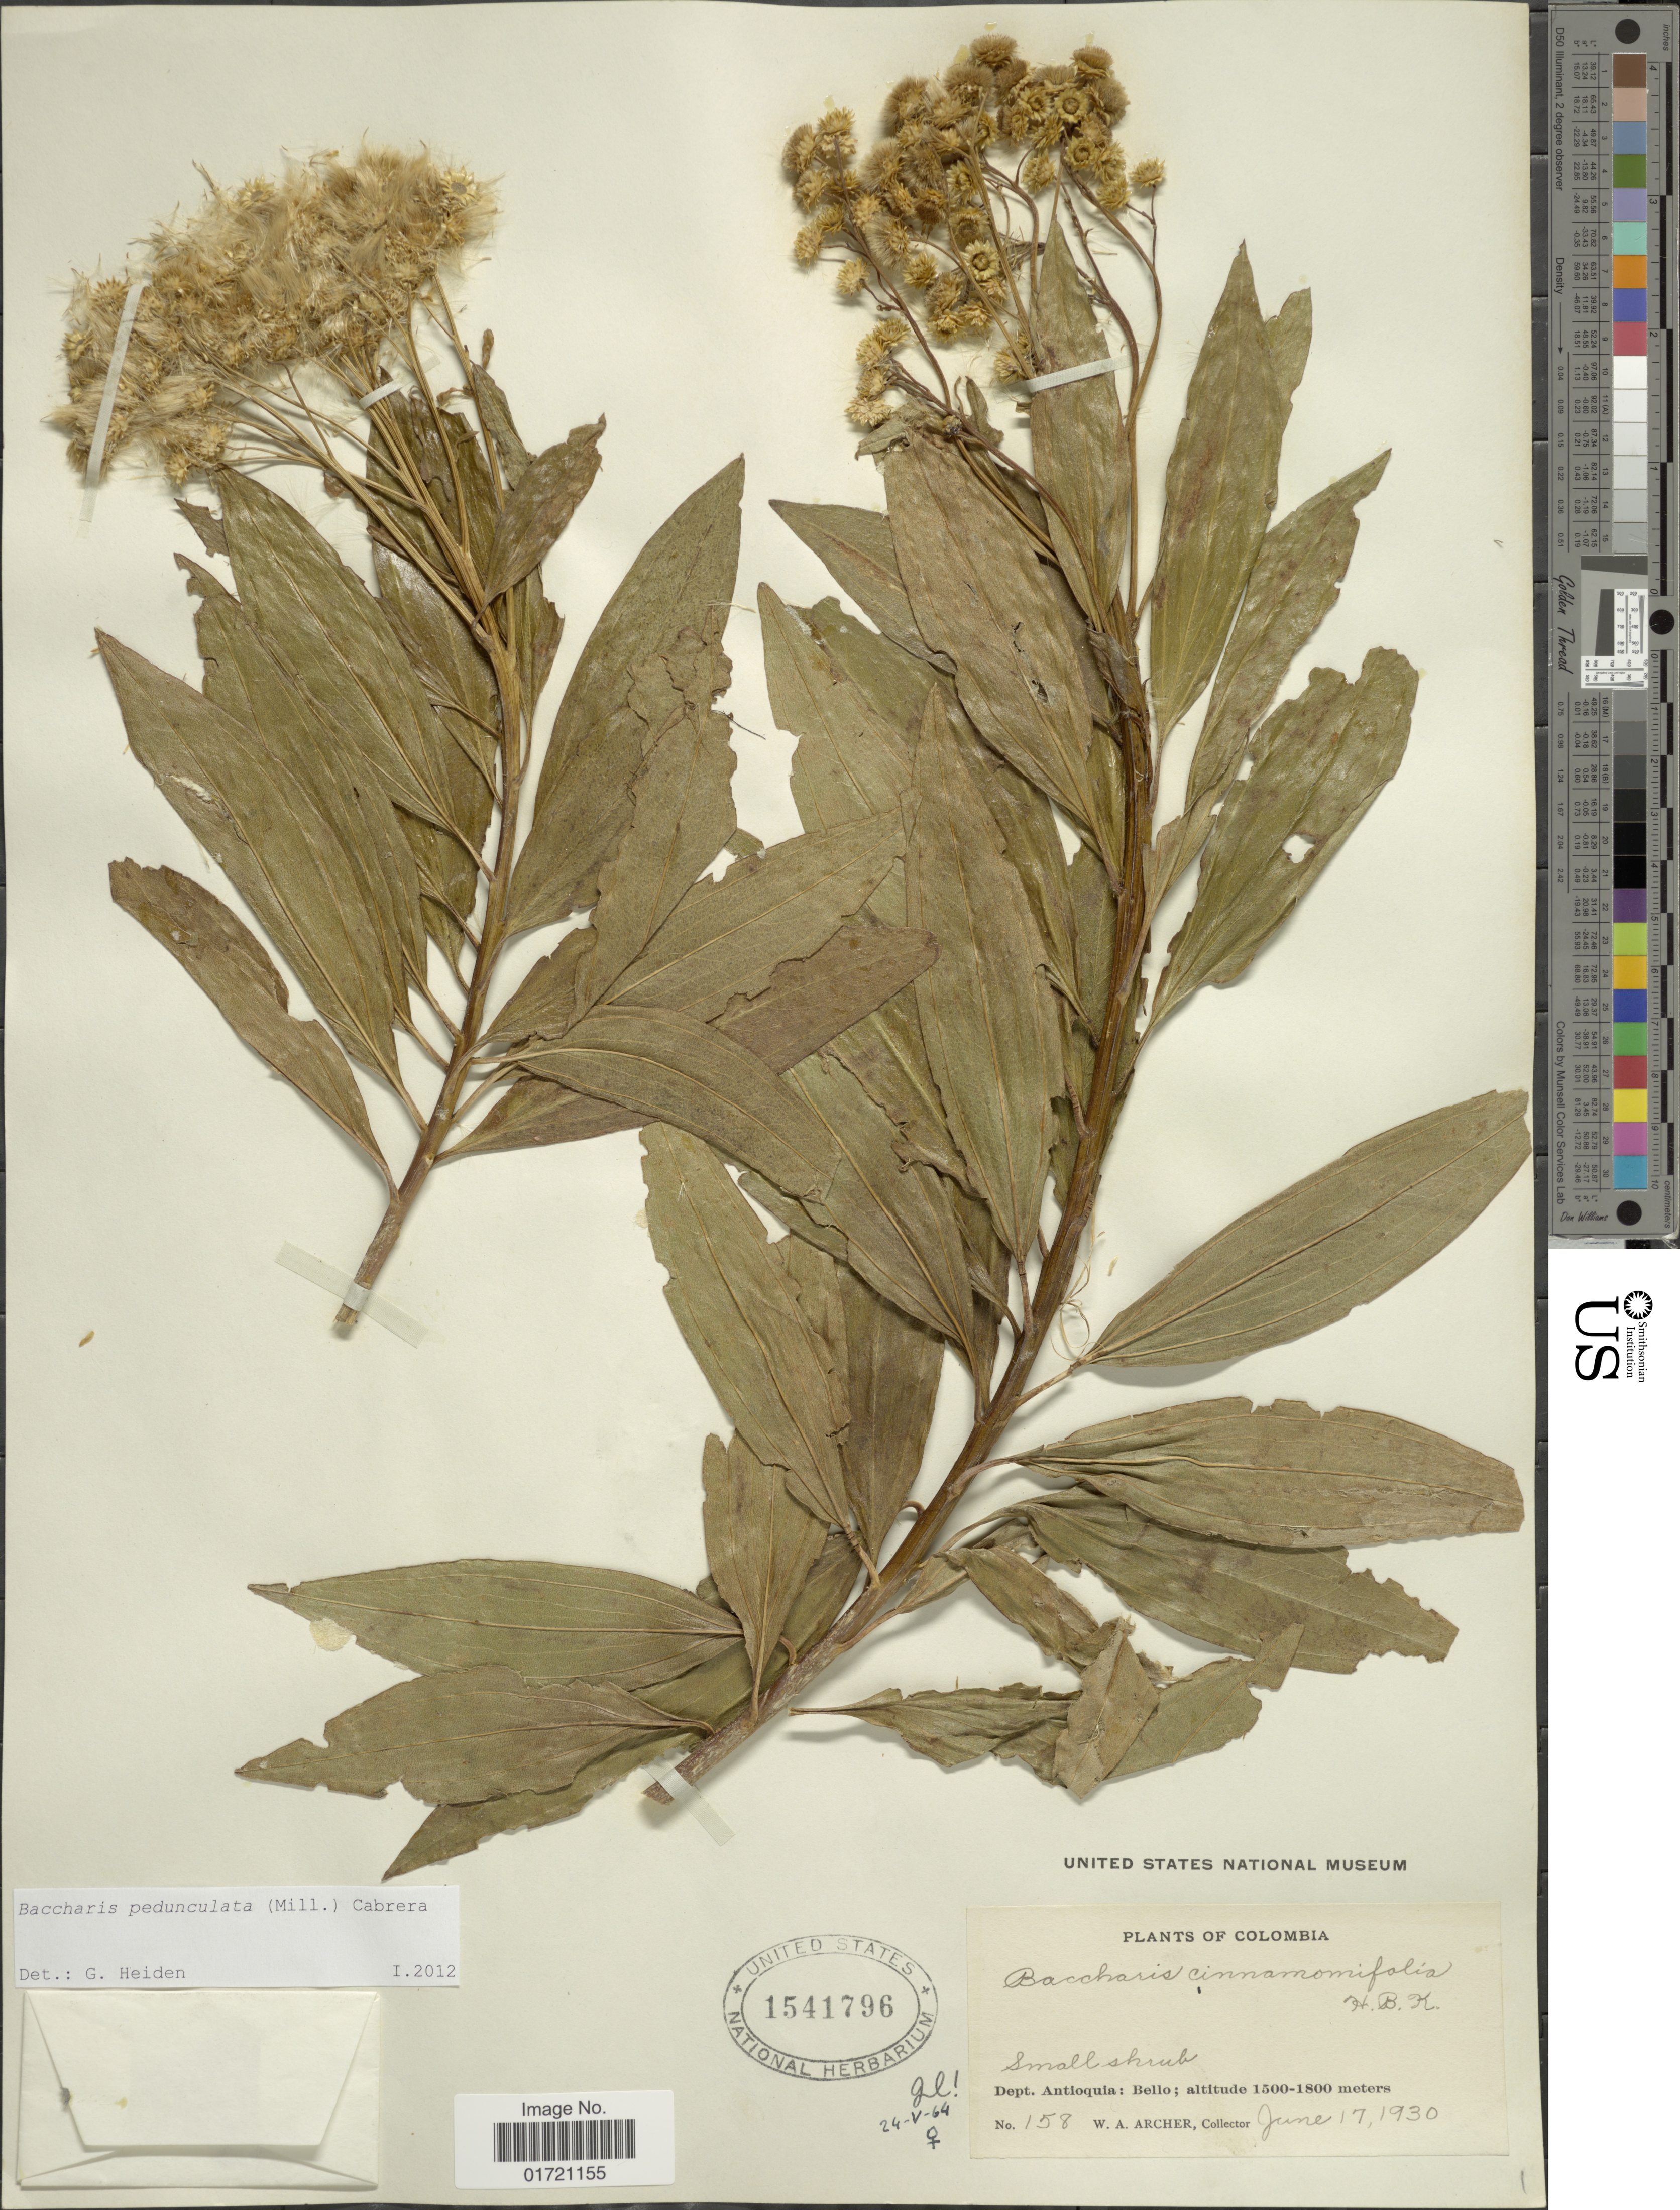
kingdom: Plantae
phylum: Tracheophyta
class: Magnoliopsida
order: Asterales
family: Asteraceae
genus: Baccharis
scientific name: Baccharis pedunculata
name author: (Mill.) Cabrera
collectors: W. A. Archer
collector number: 158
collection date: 1930-06-17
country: Colombia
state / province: Antioquia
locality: Dept. Antioquia: Bello.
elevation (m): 1500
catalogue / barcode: US 1541796